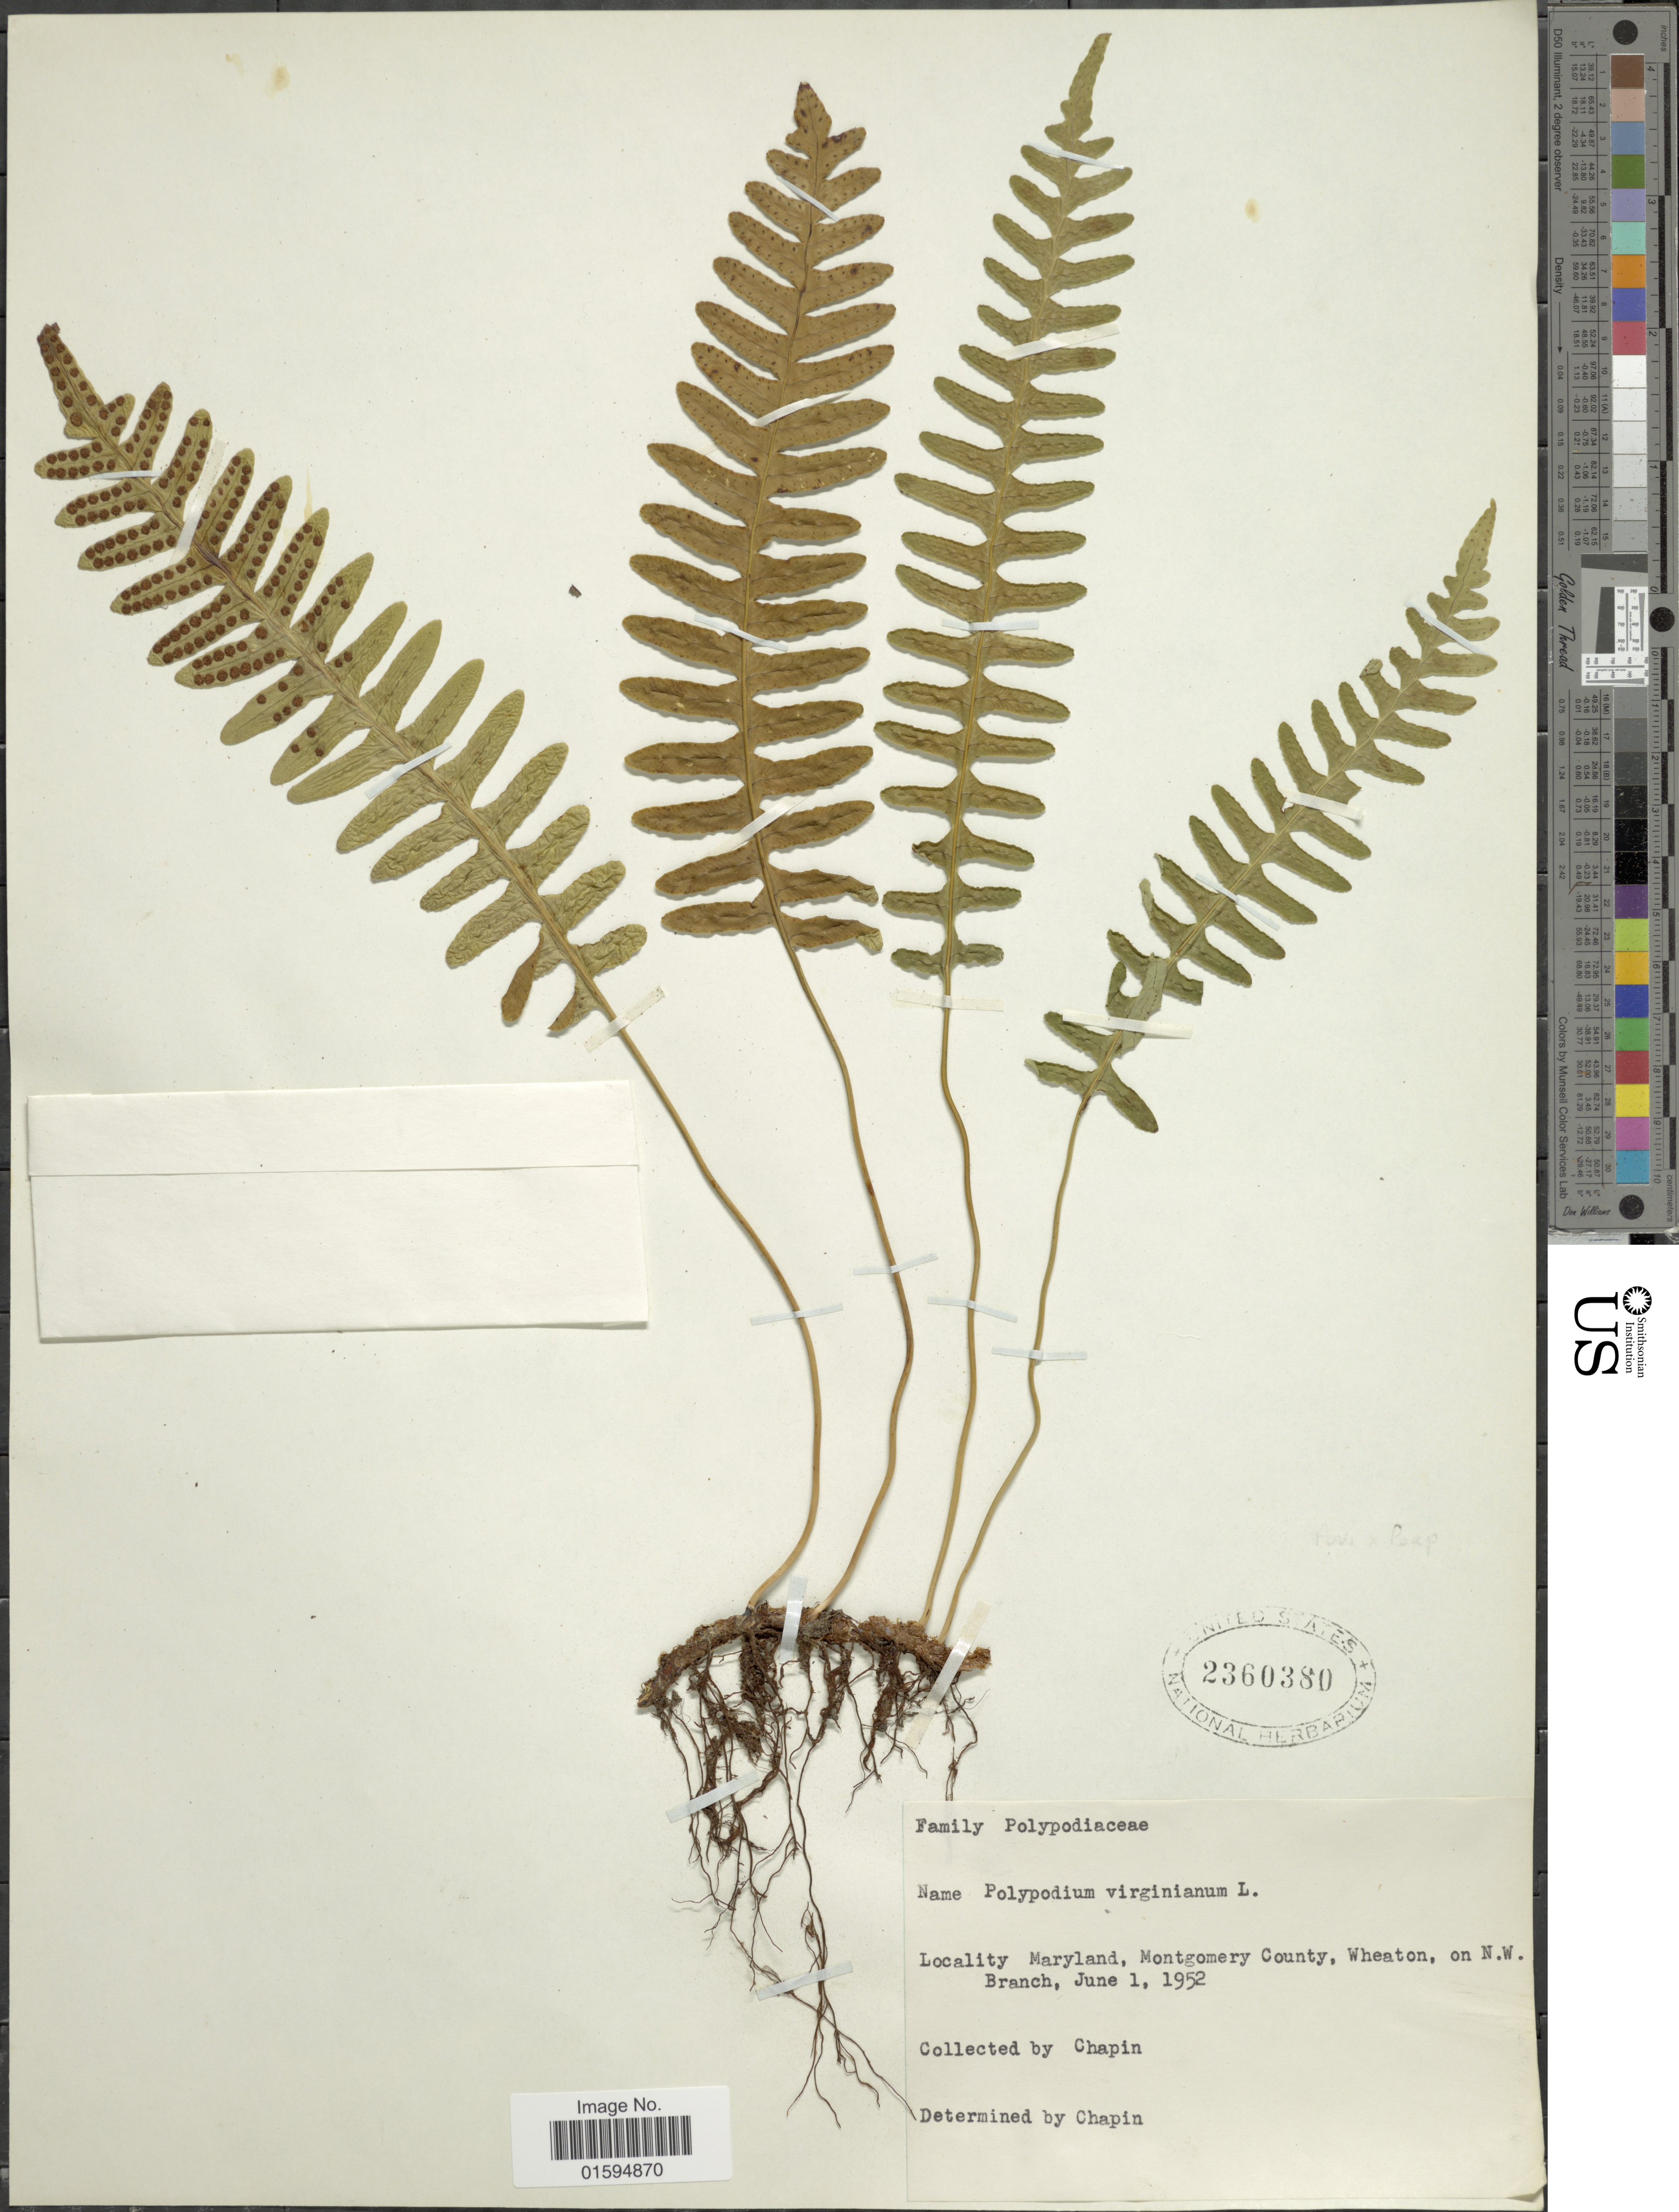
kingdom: Plantae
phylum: Tracheophyta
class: Polypodiopsida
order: Polypodiales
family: Polypodiaceae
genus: Polypodium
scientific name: Polypodium virginianum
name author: L.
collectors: -. Chapin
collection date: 1952-06-01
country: United States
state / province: Maryland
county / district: Montgomery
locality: Maryland, Montgomery County, Wheaton, on N.W. Branch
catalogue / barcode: US 2360380